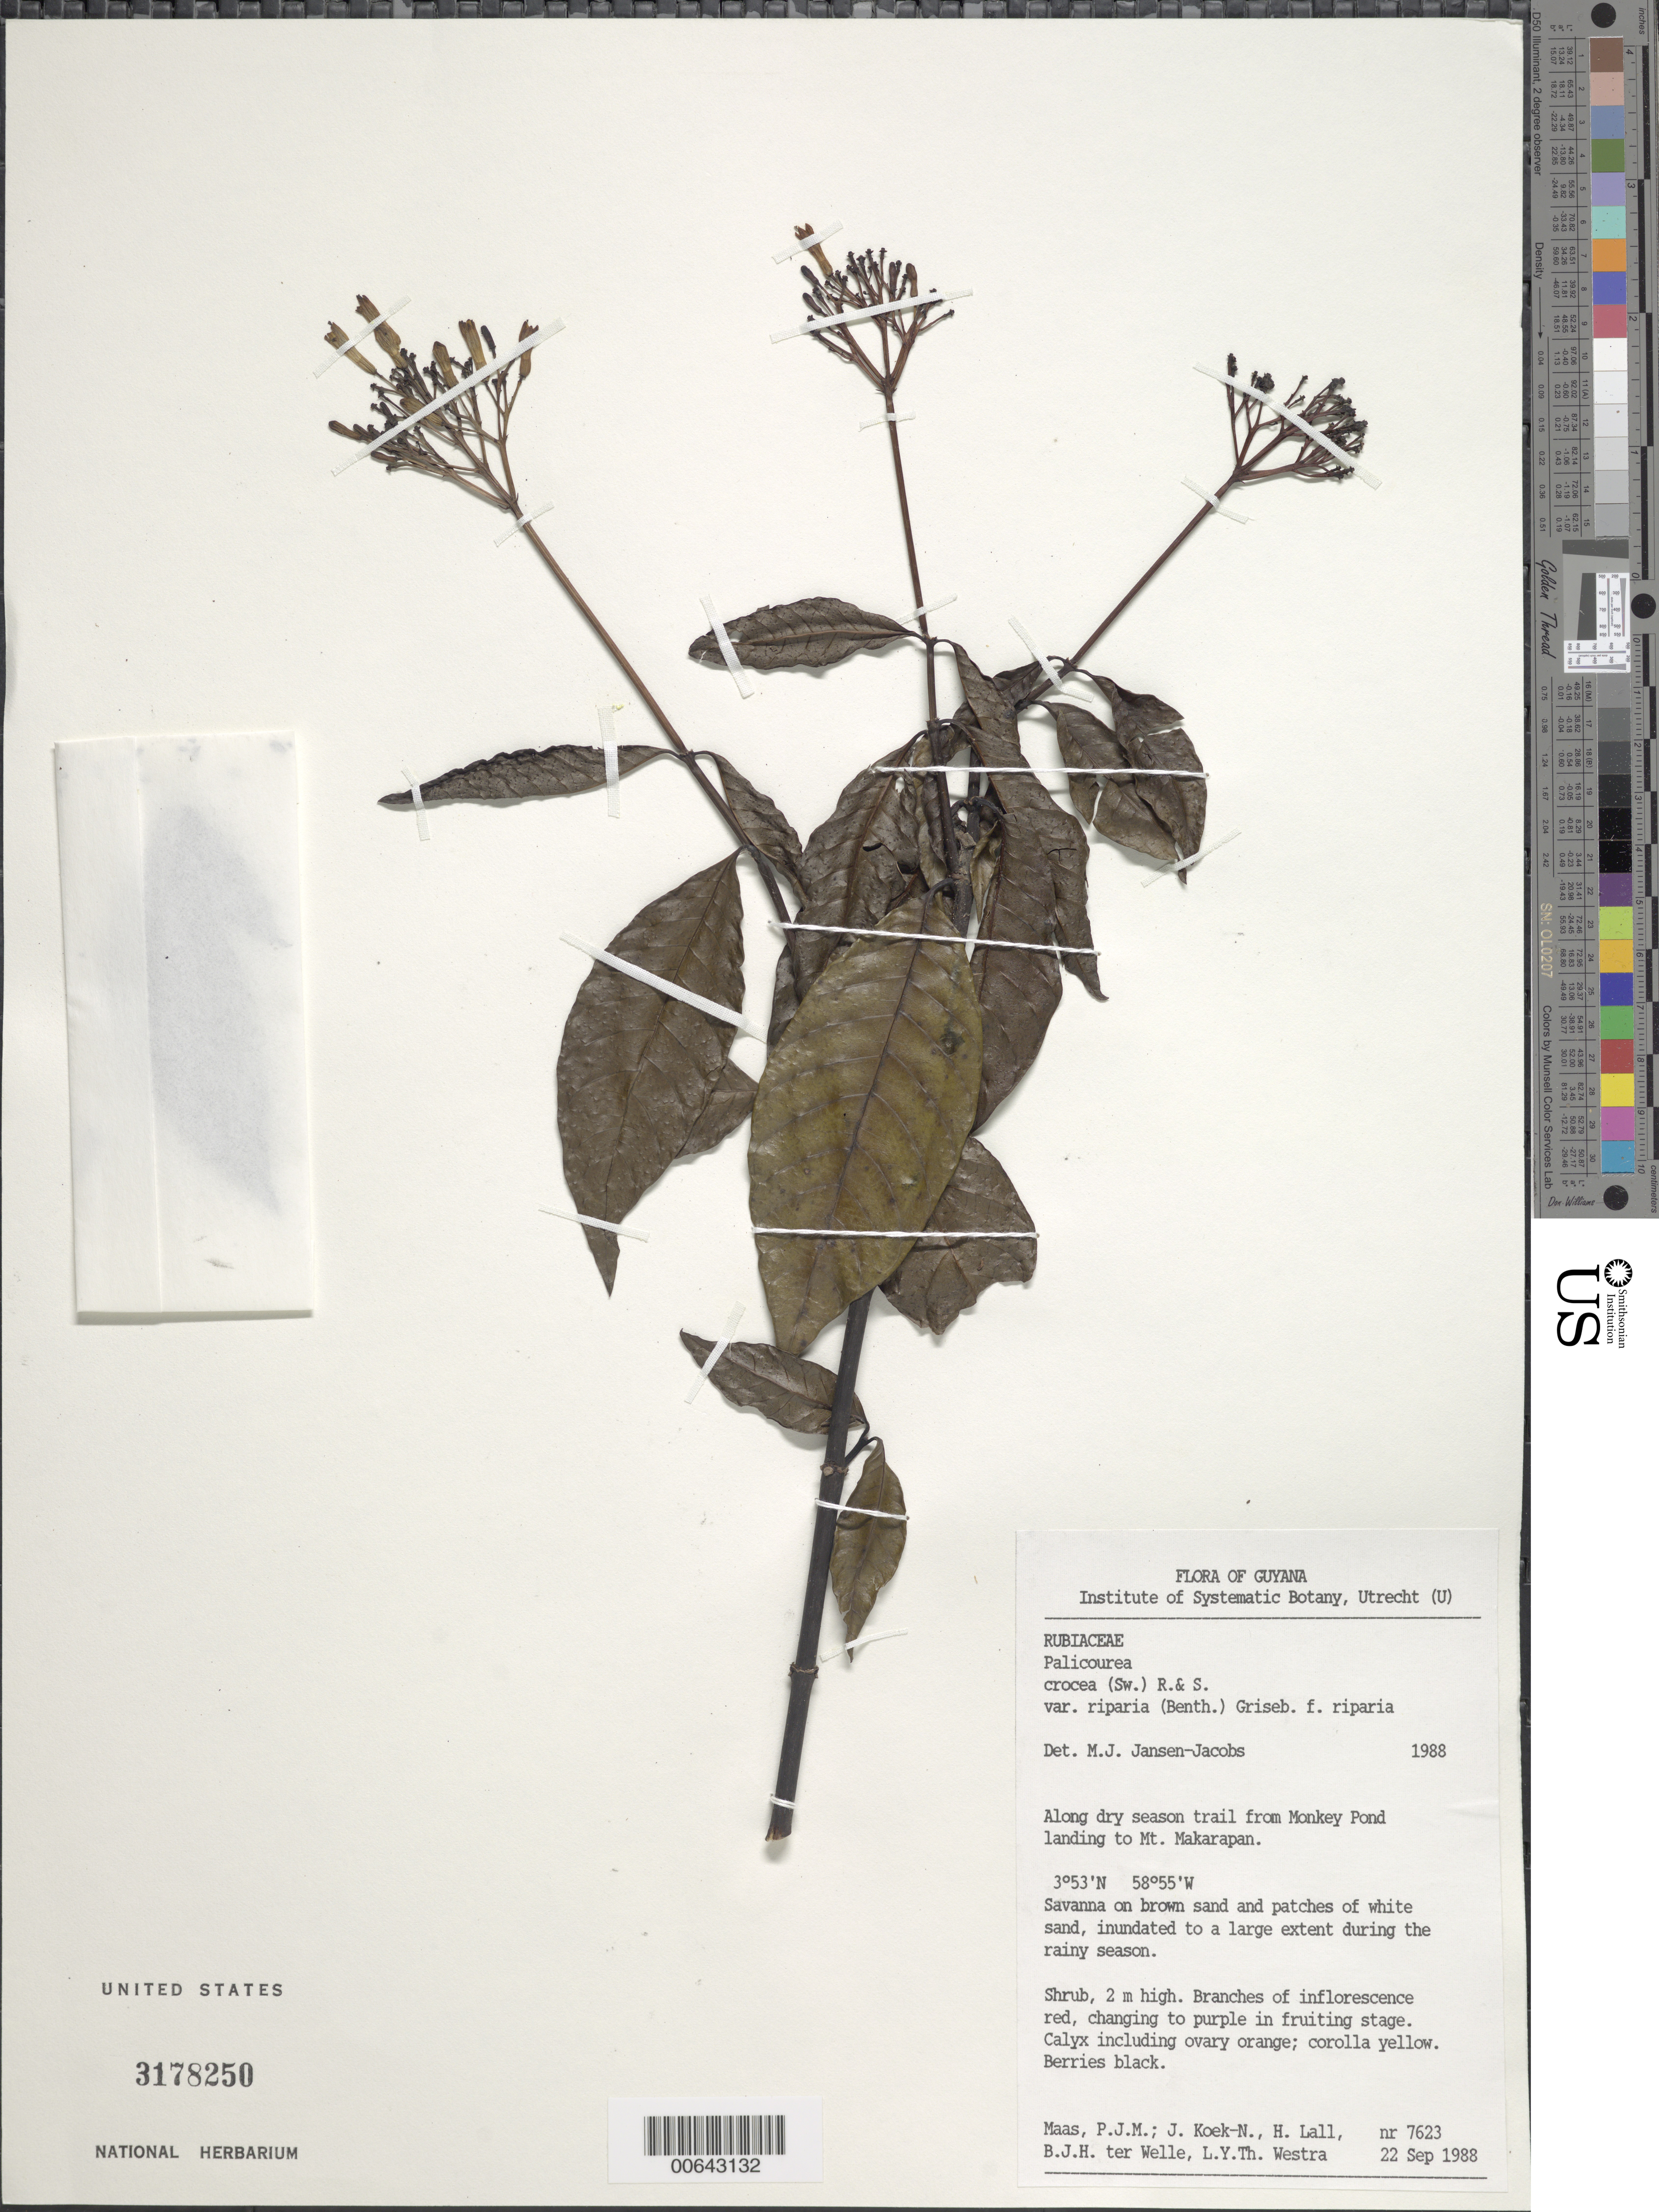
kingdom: Plantae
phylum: Tracheophyta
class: Magnoliopsida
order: Gentianales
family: Rubiaceae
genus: Palicourea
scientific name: Palicourea crocea var. riparia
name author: (Benth.) Griseb.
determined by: Jansen-Jacobs, M. J., (U), Nationaal Herbarium Nederland, Utrecht University branch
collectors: P. Maas, J. Koek-Noorman, H. Lall, B. Welle & L. Y. T. Westra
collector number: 7623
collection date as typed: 22-Sep-88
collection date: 1988-09-22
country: Guyana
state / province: U. Takutu-U. Essequibo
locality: Monkey Pond landing, SW of Mt. Makarapan; Rupununi River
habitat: Savanna on brown sand and patches of white sand, inundated to a large extent during the rainy season.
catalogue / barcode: US 3178250